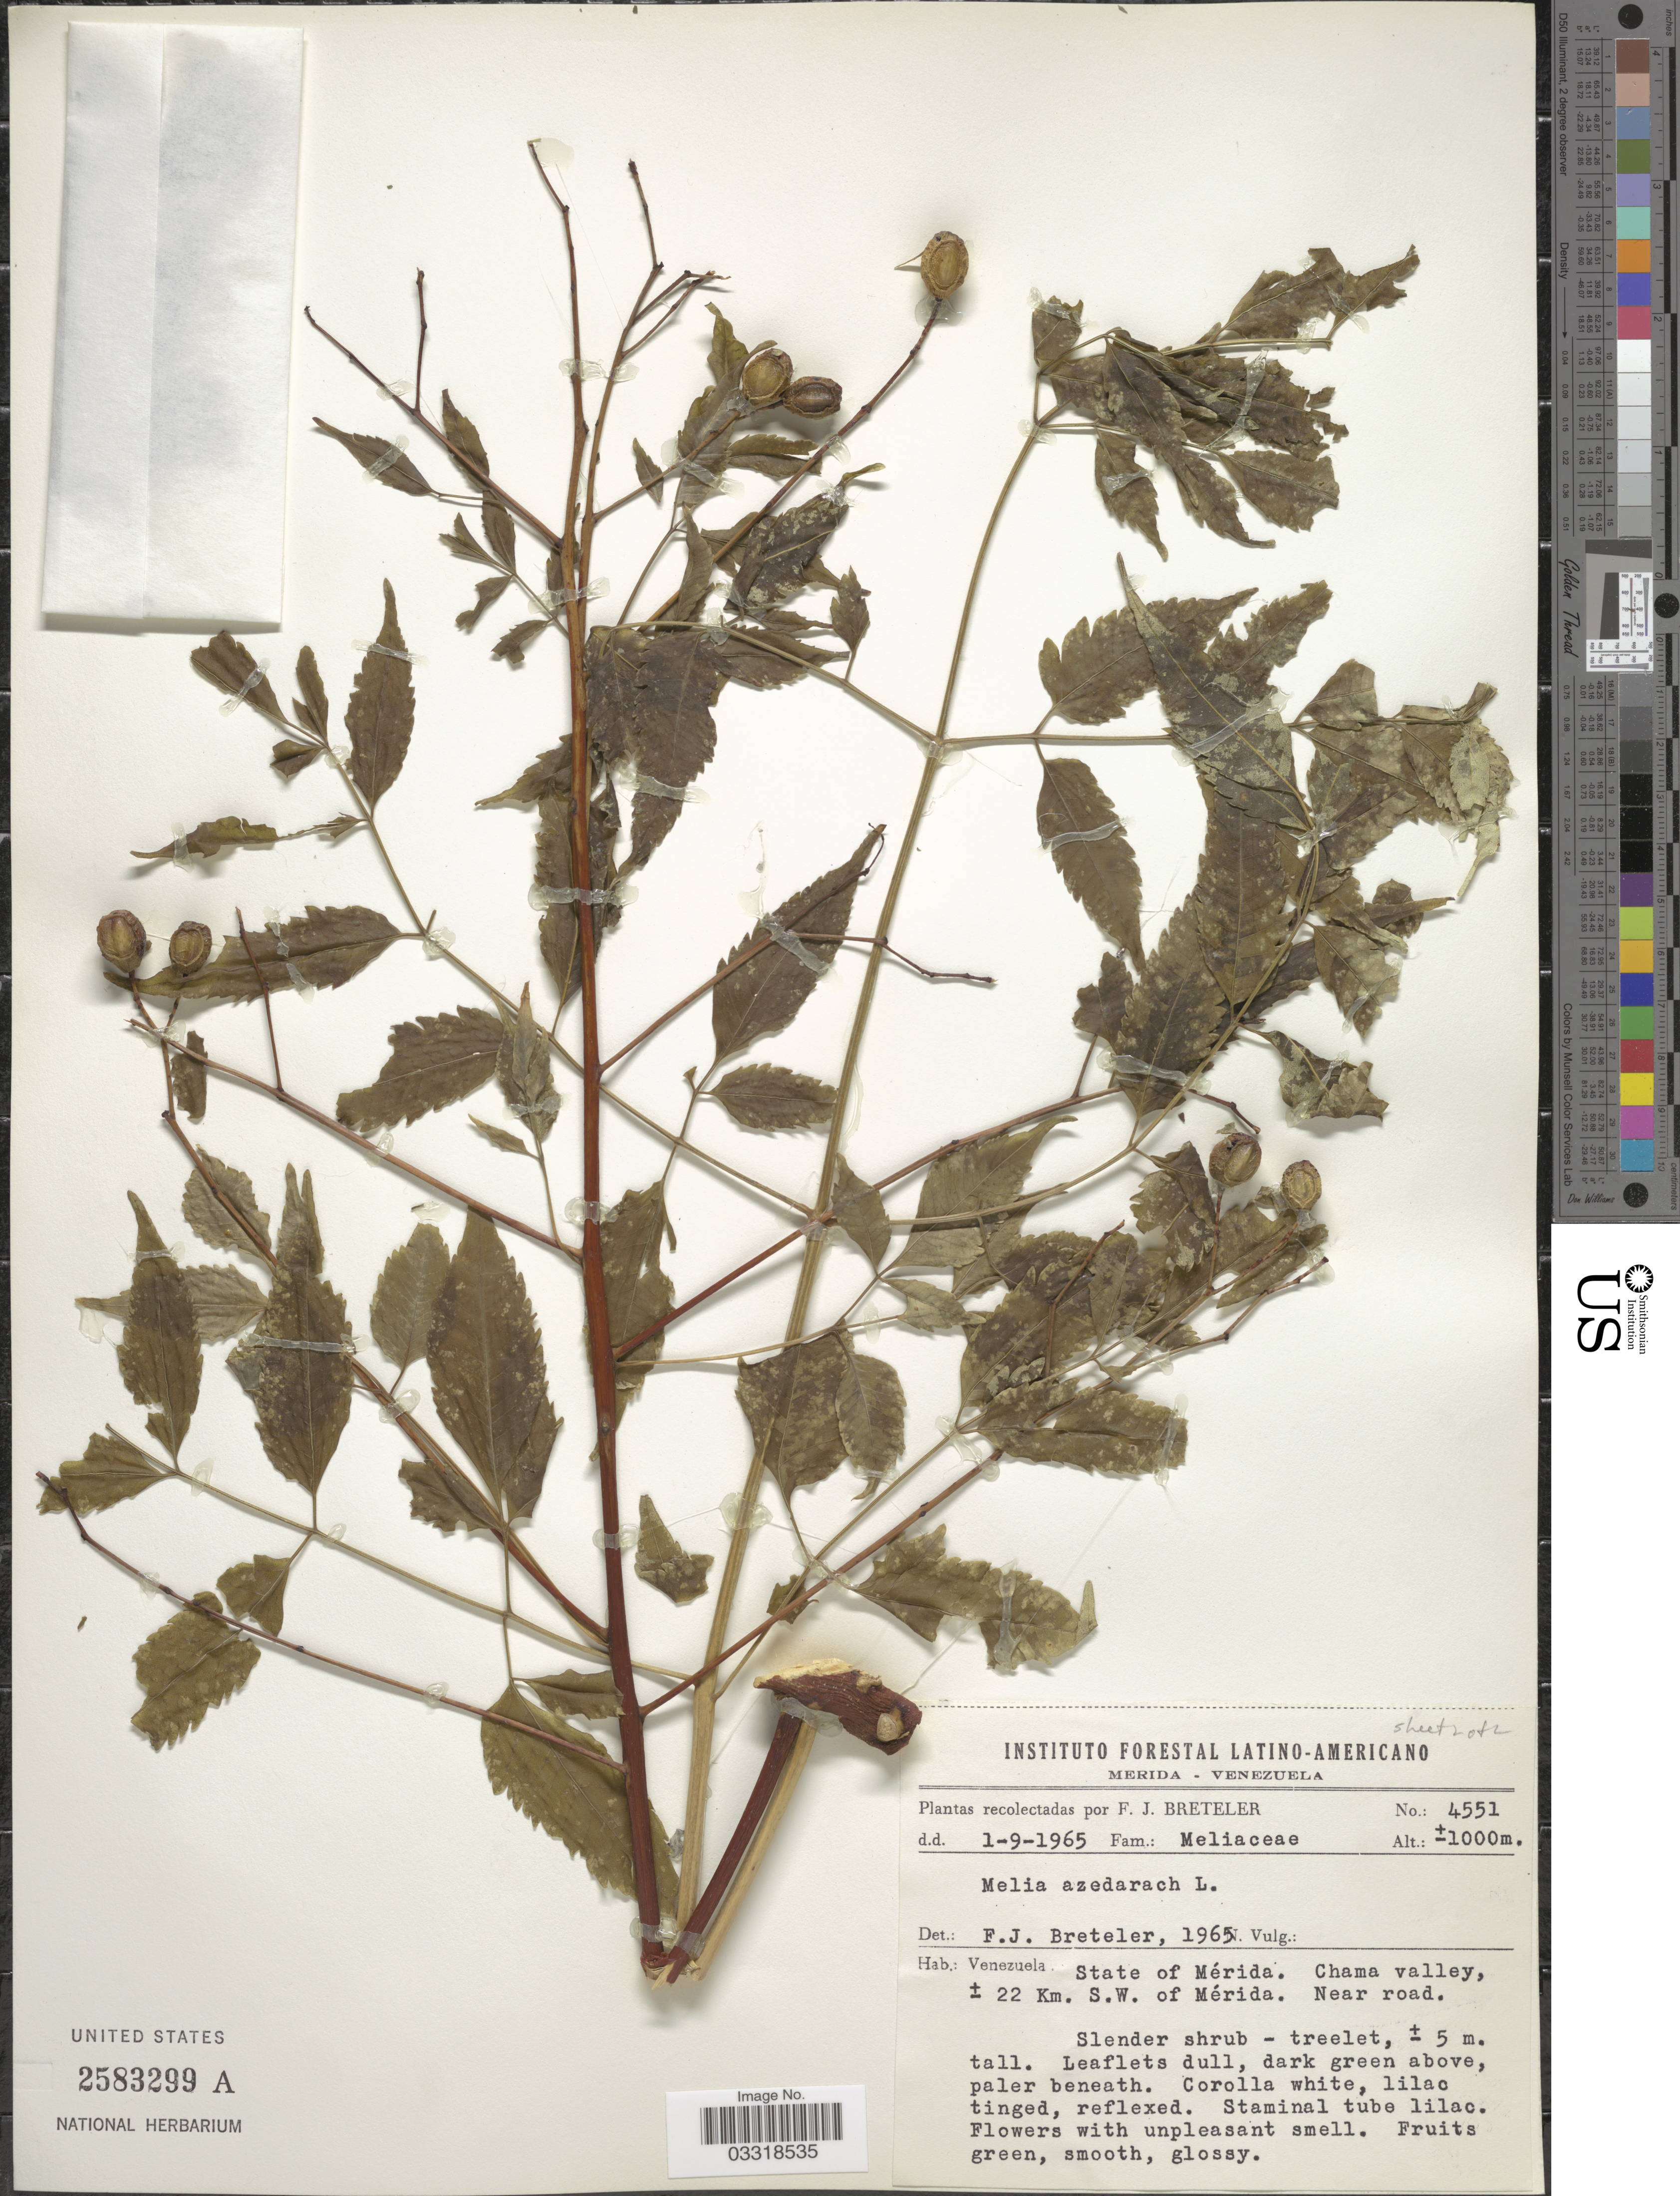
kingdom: Plantae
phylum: Tracheophyta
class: Magnoliopsida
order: Sapindales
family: Meliaceae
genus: Melia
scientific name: Melia azedarach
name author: L.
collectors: F. J. Breteler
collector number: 4551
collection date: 1965-09-01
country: Venezuela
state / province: Mérida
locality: Chama valley, ± 22 Km. S.W. of Mérida. Near road.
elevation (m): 1000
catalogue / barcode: US 2583299A